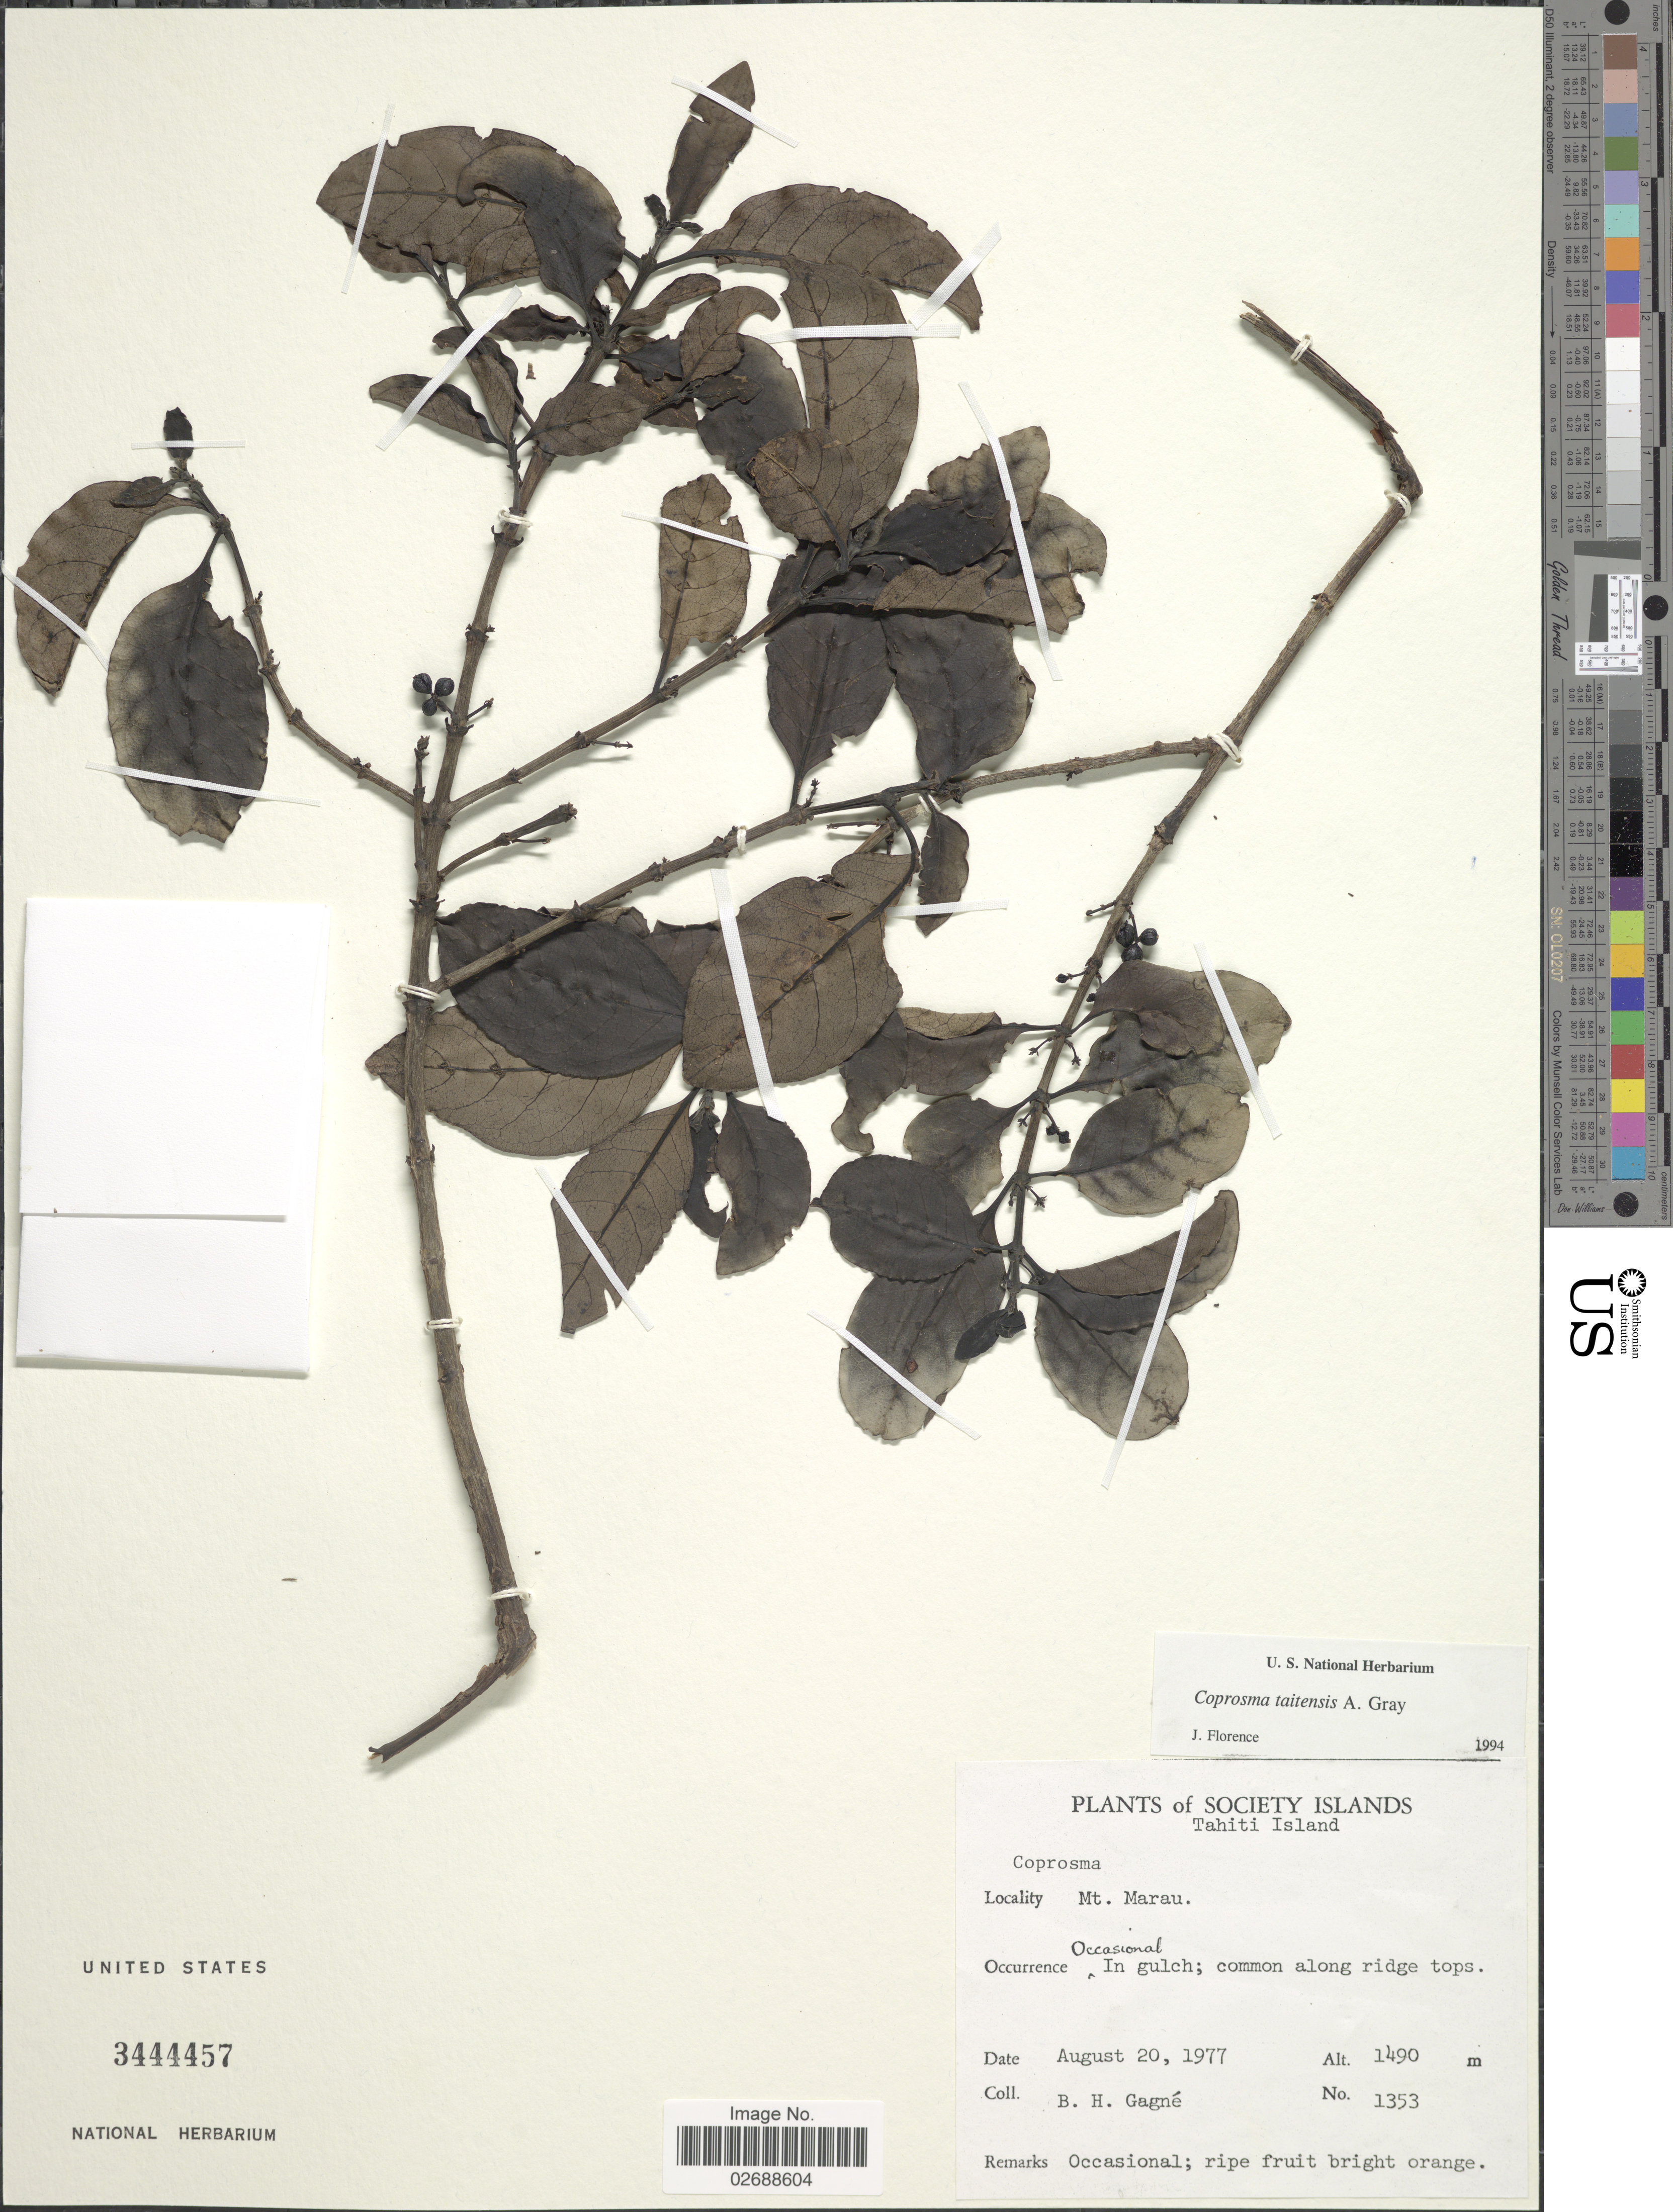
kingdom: Plantae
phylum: Tracheophyta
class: Magnoliopsida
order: Gentianales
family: Rubiaceae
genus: Coprosma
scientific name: Coprosma tahitensis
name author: A. Gray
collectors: B. H. Gagné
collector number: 1353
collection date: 1977-08-20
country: French Polynesia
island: Tahiti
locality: Society Islands. Tahiti Island. Mt. Marau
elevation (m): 1490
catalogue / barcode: US 3444457